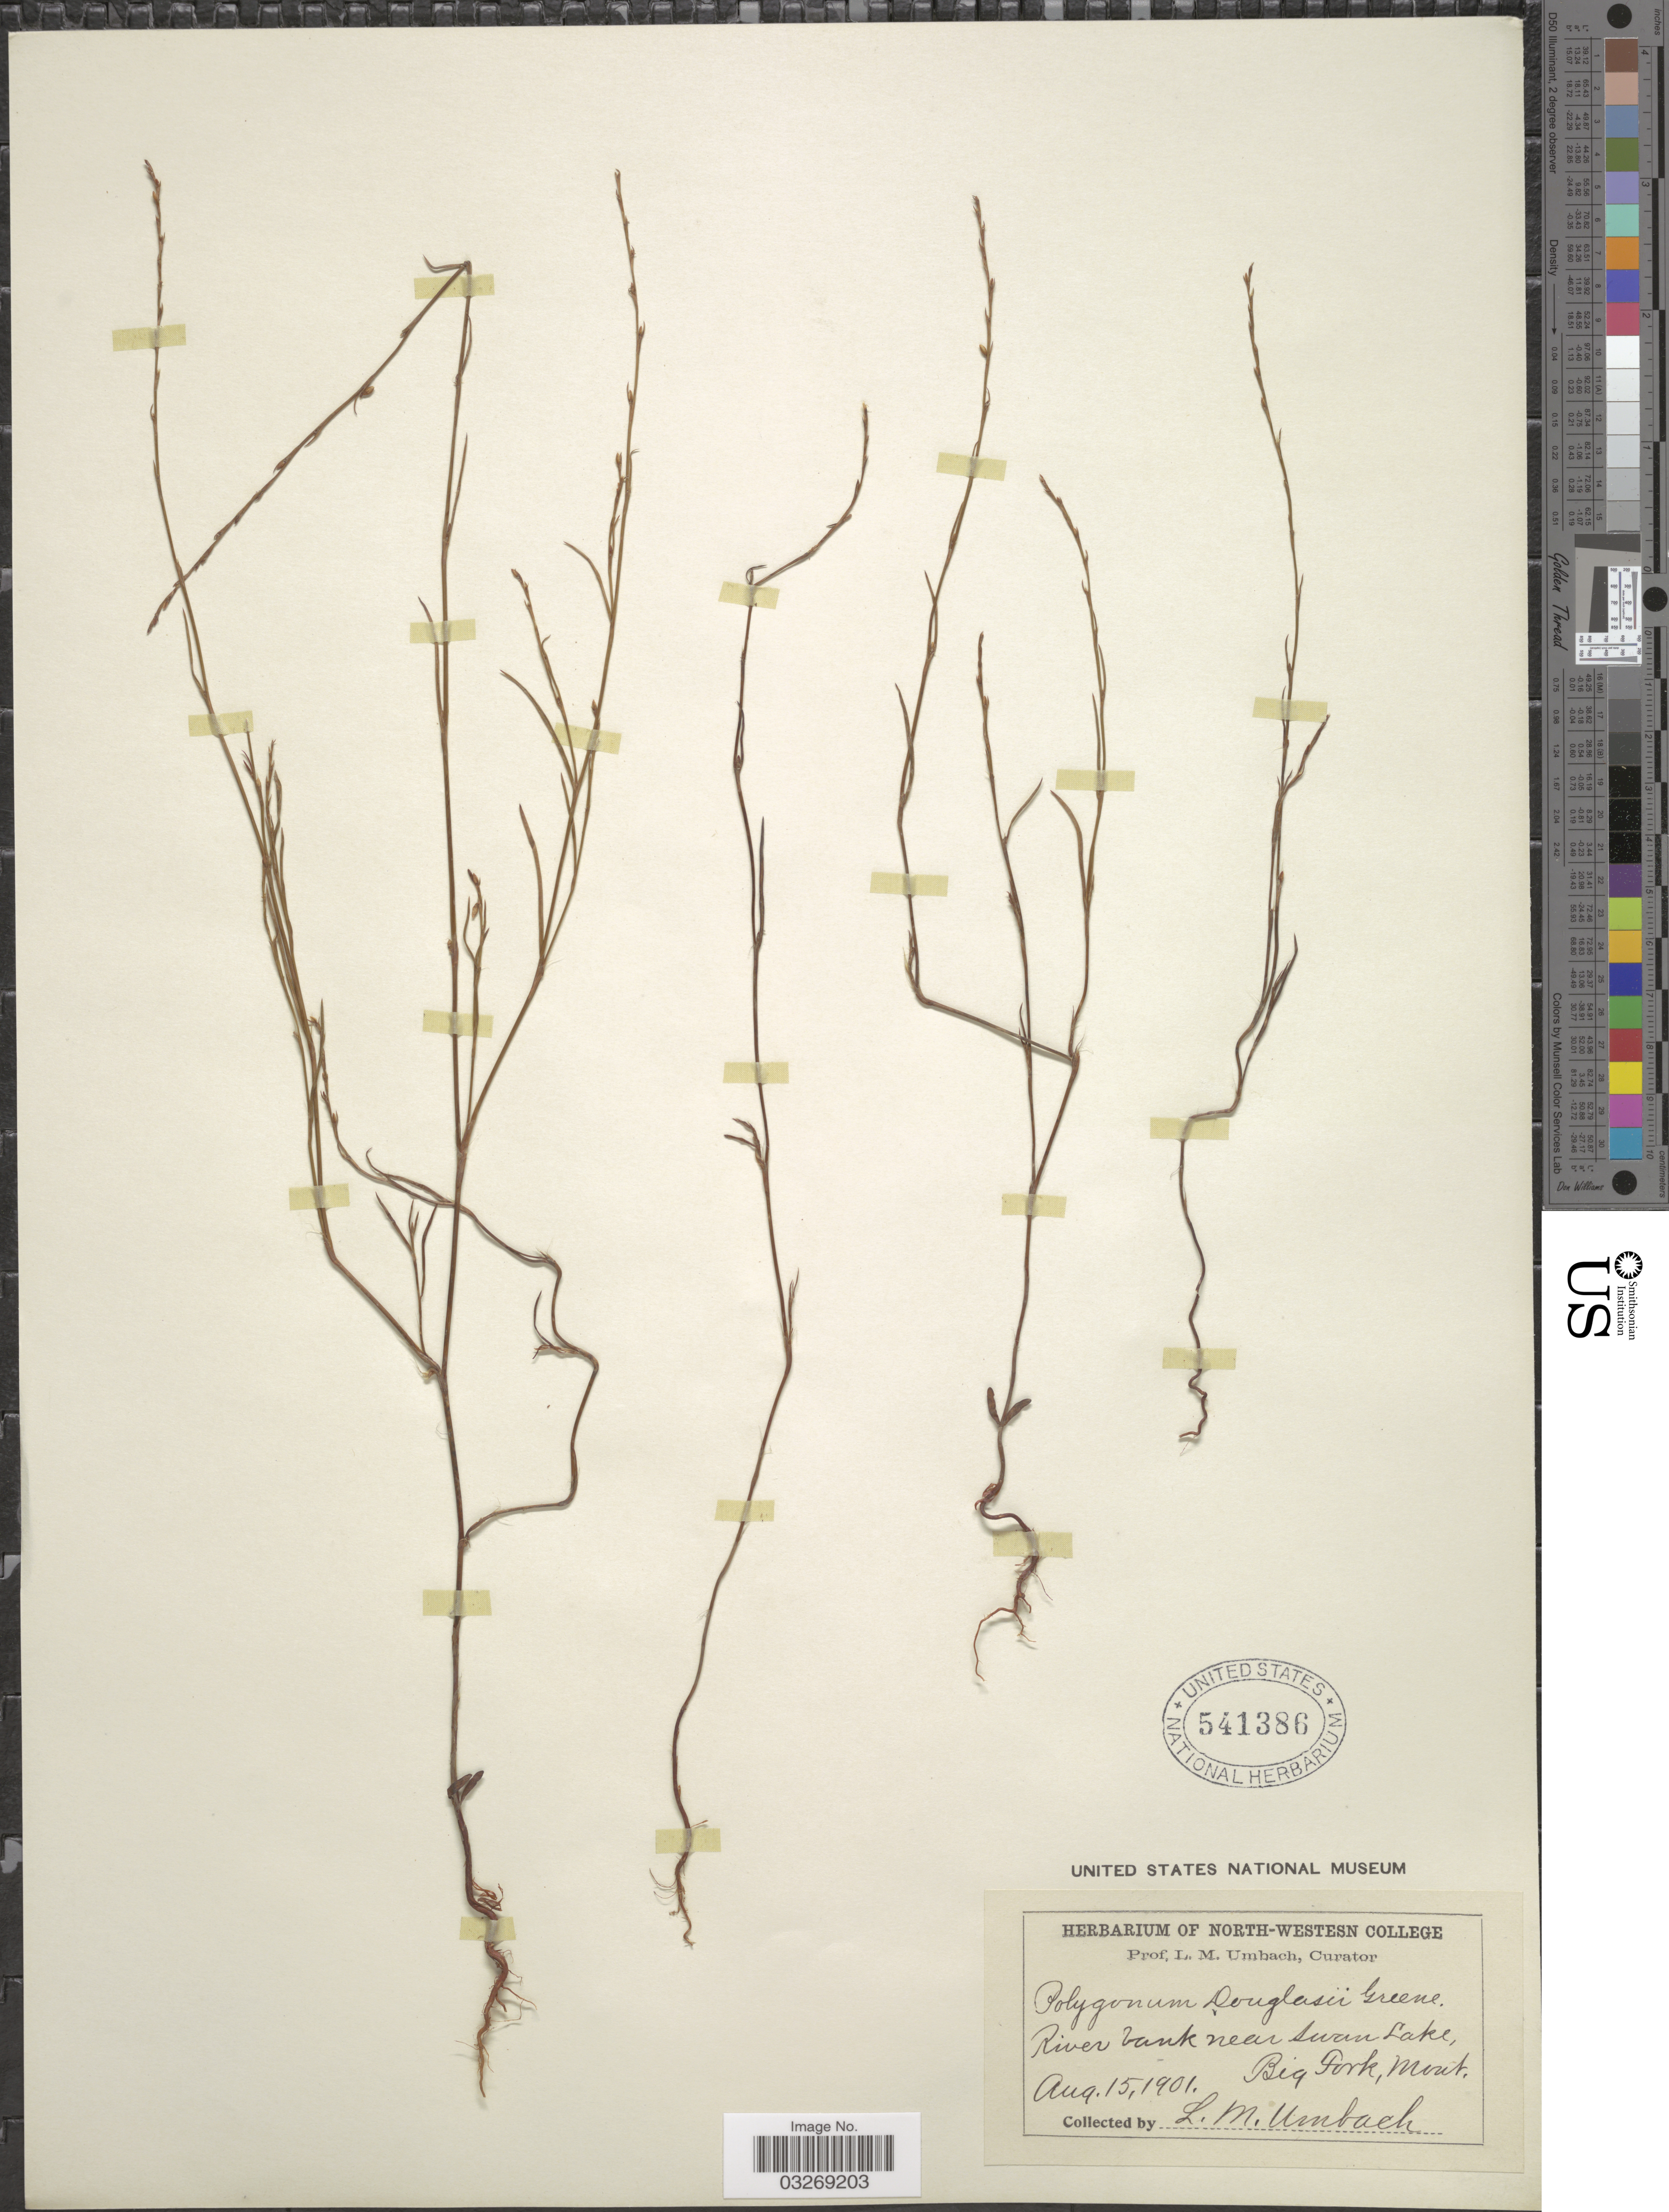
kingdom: Plantae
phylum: Tracheophyta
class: Magnoliopsida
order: Caryophyllales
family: Polygonaceae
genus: Polygonum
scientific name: Polygonum douglasii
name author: Greene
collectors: L. M. Umbach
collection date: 1901-08-15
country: United States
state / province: Montana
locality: River bank near Swan Lake, Big Fork.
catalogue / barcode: US 541386